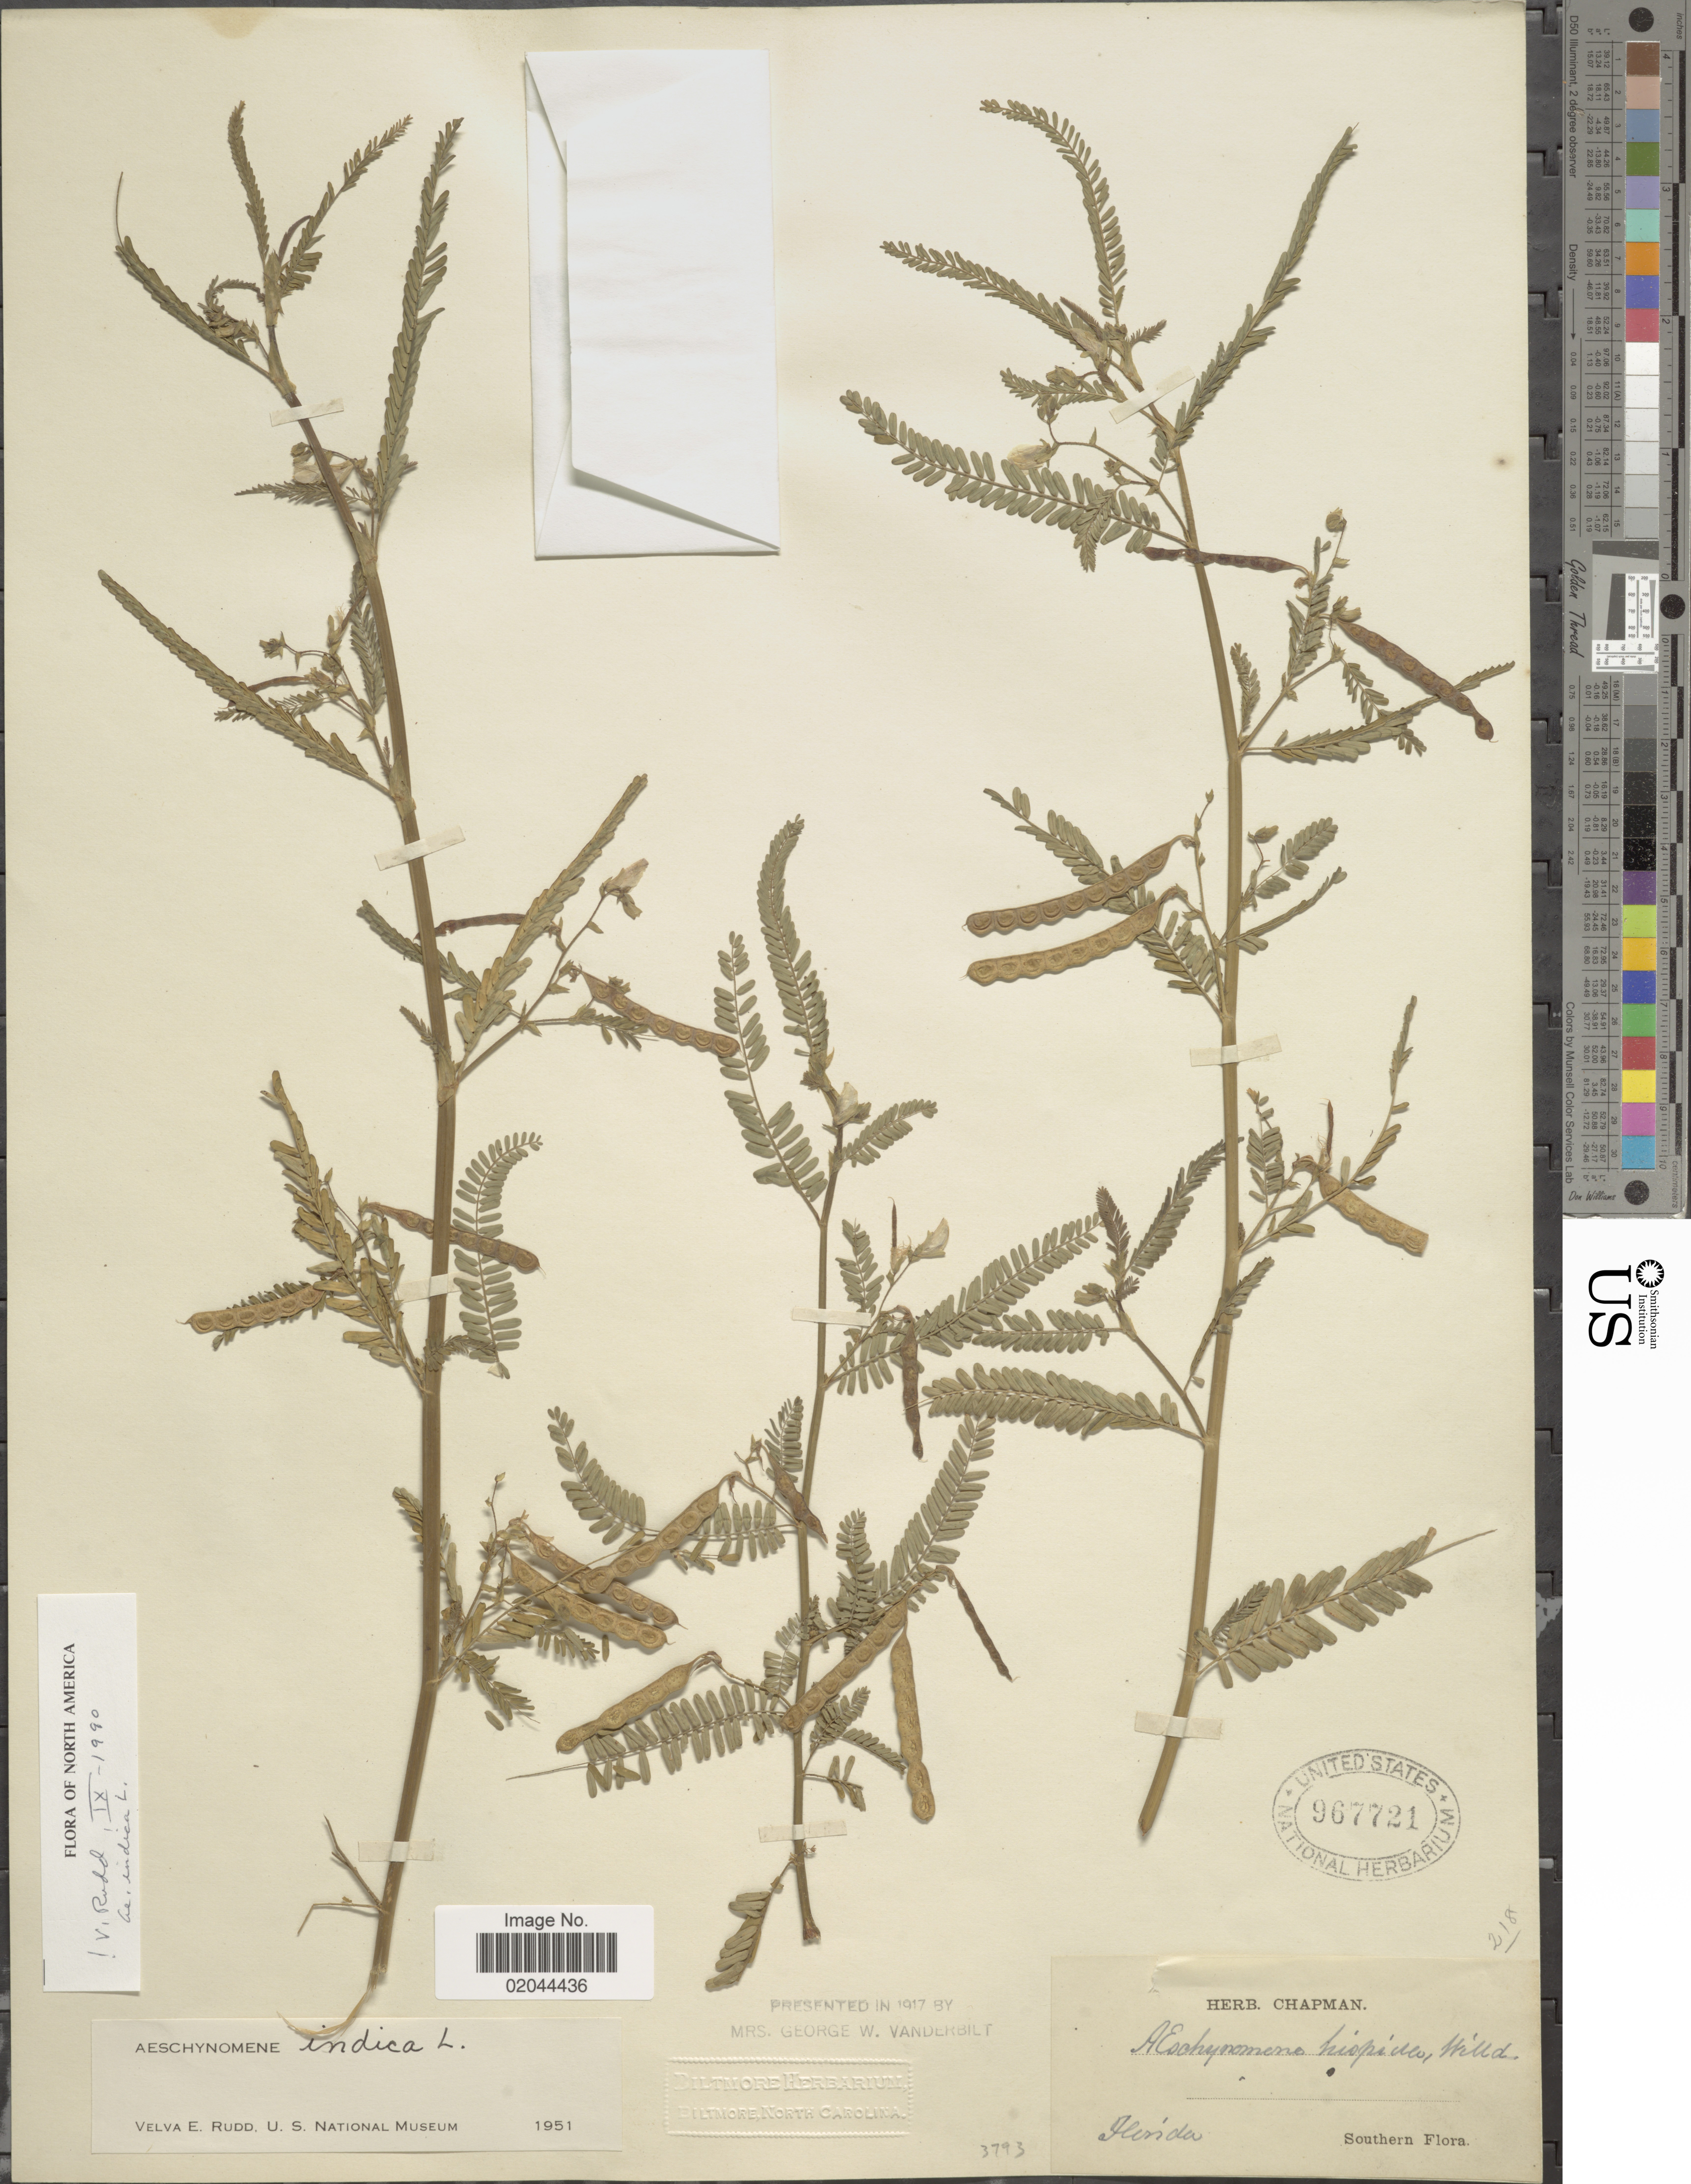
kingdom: Plantae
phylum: Tracheophyta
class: Magnoliopsida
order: Fabales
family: Fabaceae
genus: Aeschynomene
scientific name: Aeschynomene indica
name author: L.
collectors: ex herb. Chapman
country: United States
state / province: Florida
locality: Southern Florida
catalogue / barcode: US 967721